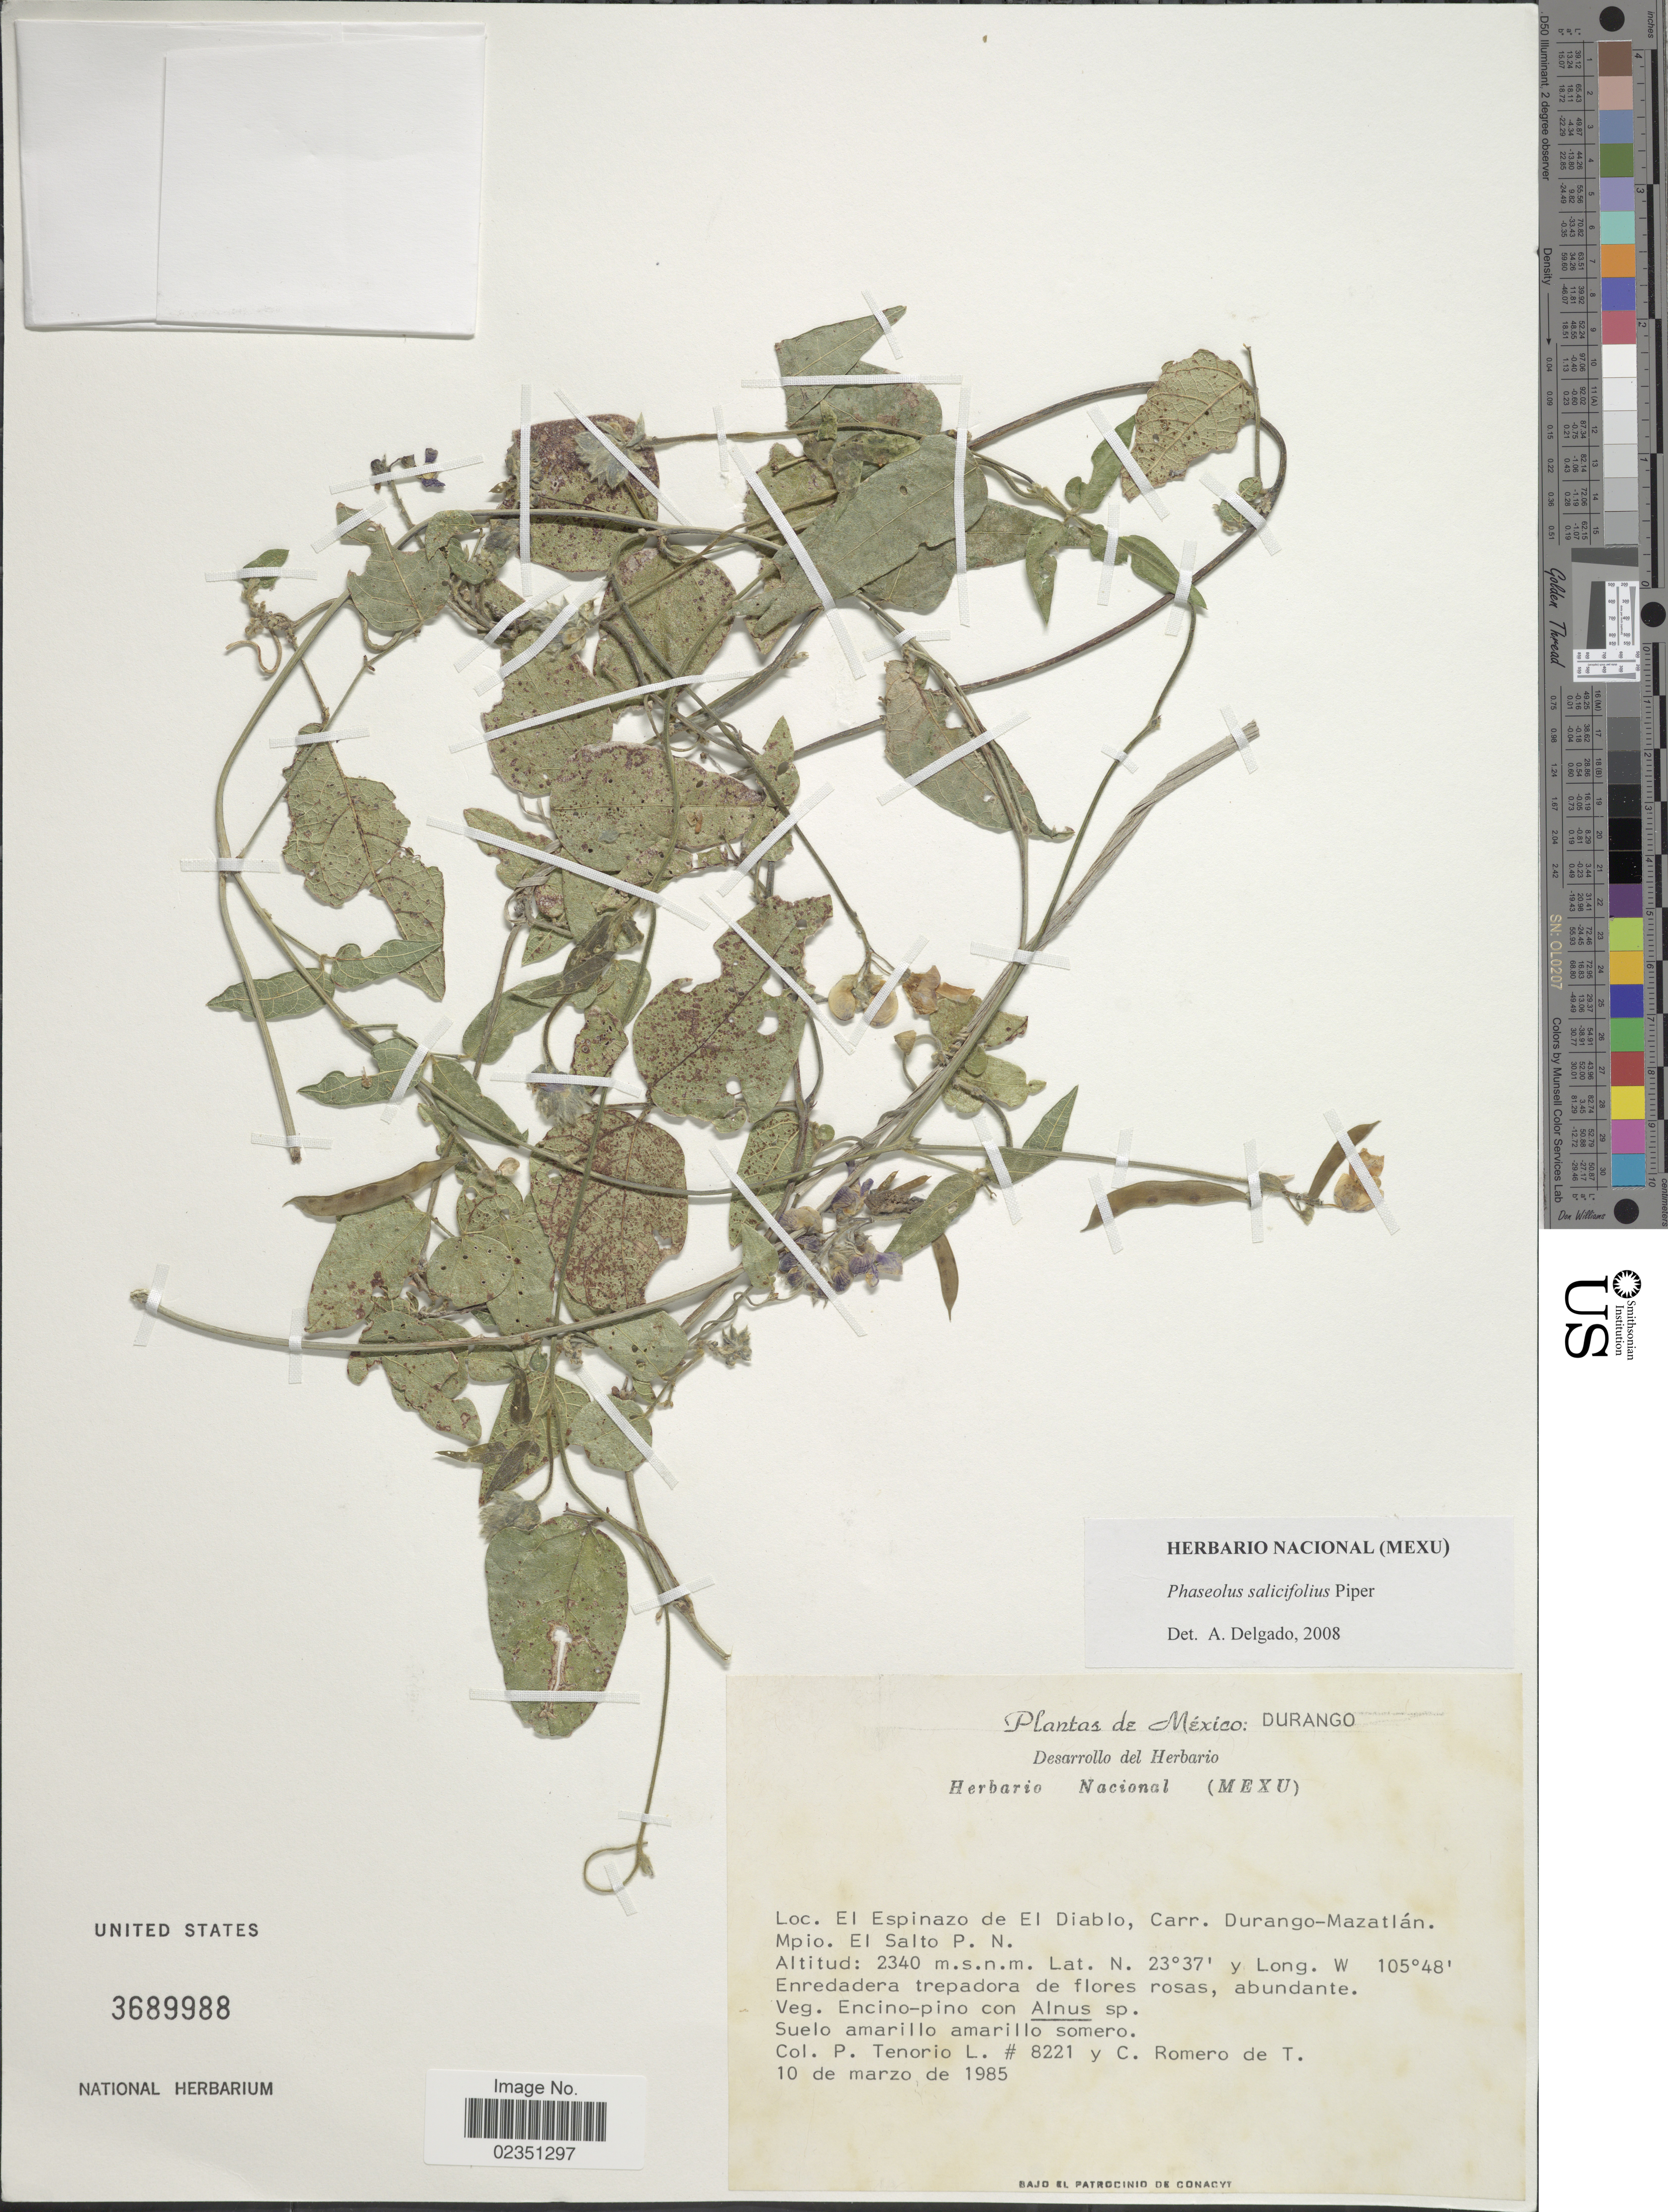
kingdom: Plantae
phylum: Tracheophyta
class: Magnoliopsida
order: Fabales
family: Fabaceae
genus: Phaseolus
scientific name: Phaseolus salicifolius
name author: Piper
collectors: P. Tenorio L. & C. Romero de T.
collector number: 8221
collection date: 1985-03-10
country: Mexico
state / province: Durango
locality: El Espinazo de El Diablo, Carr. Durango-Mazatlan. Mpio. El Salto P. N.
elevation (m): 2340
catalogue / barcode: US 3689988